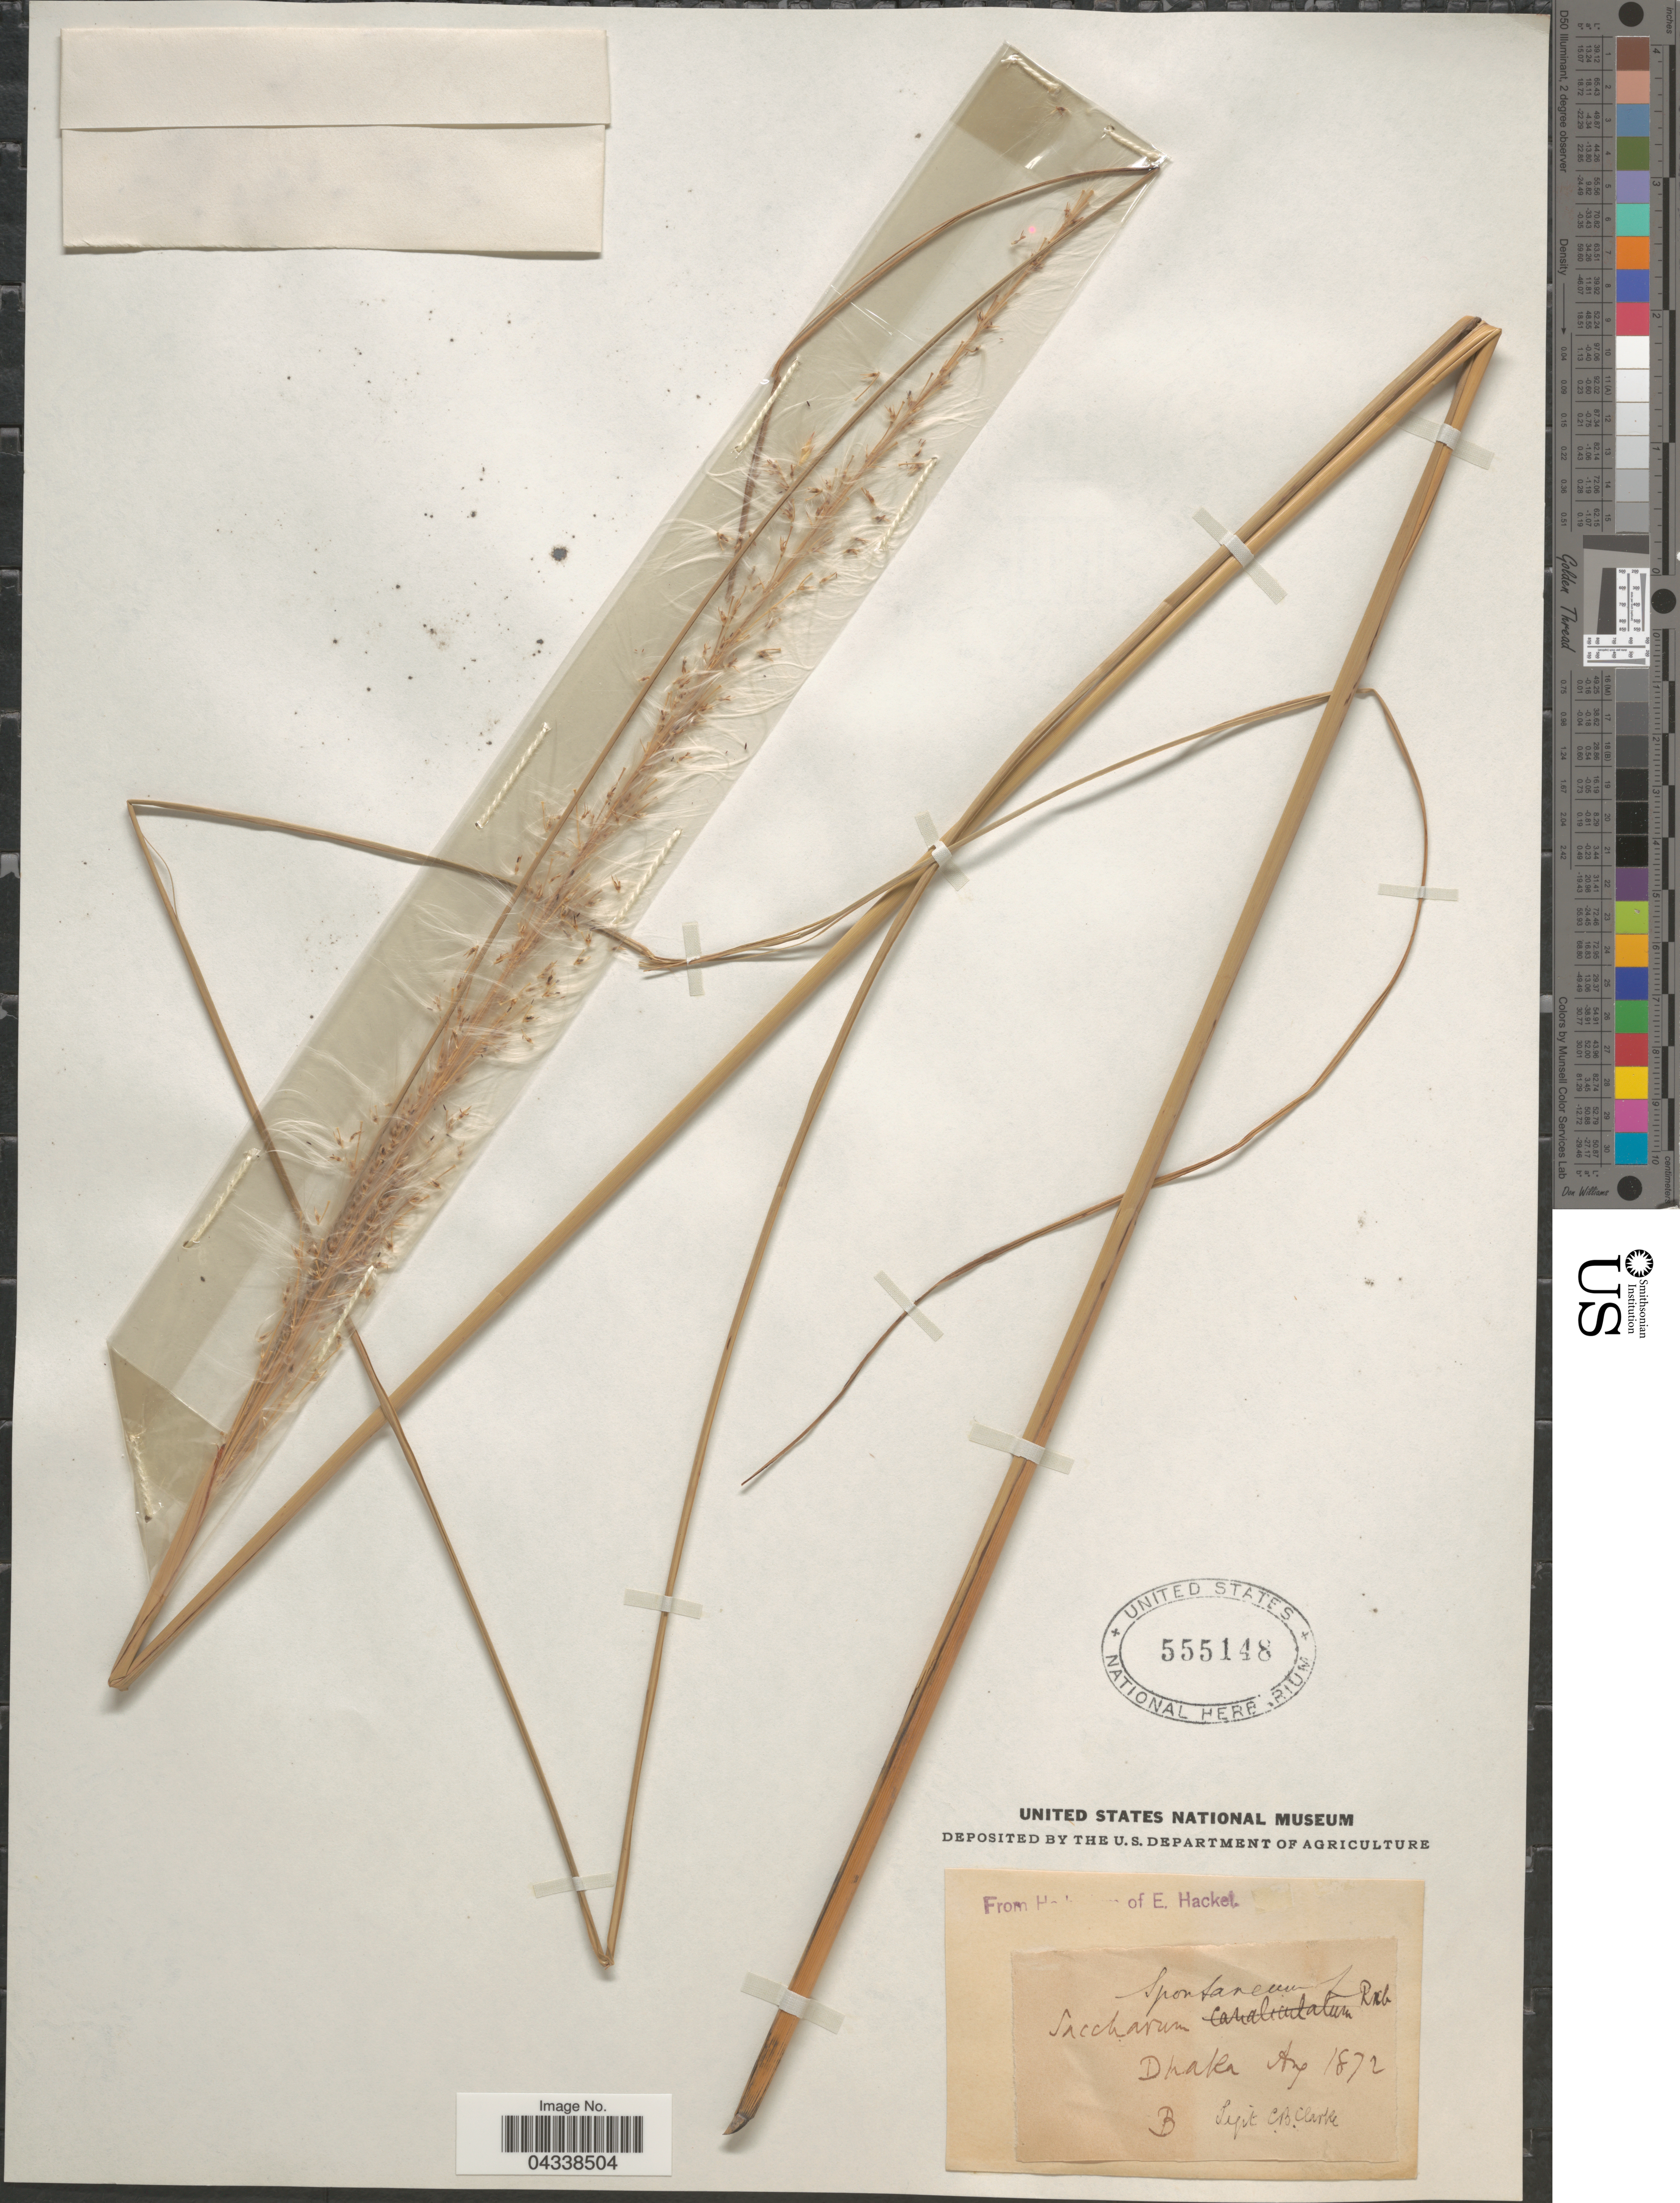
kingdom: Plantae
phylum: Tracheophyta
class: Liliopsida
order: Poales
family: Poaceae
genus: Saccharum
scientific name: Saccharum spontaneum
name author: L.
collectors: C. B. Clarke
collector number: B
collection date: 1872-08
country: Bangladesh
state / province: Dhaka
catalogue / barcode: US 555148